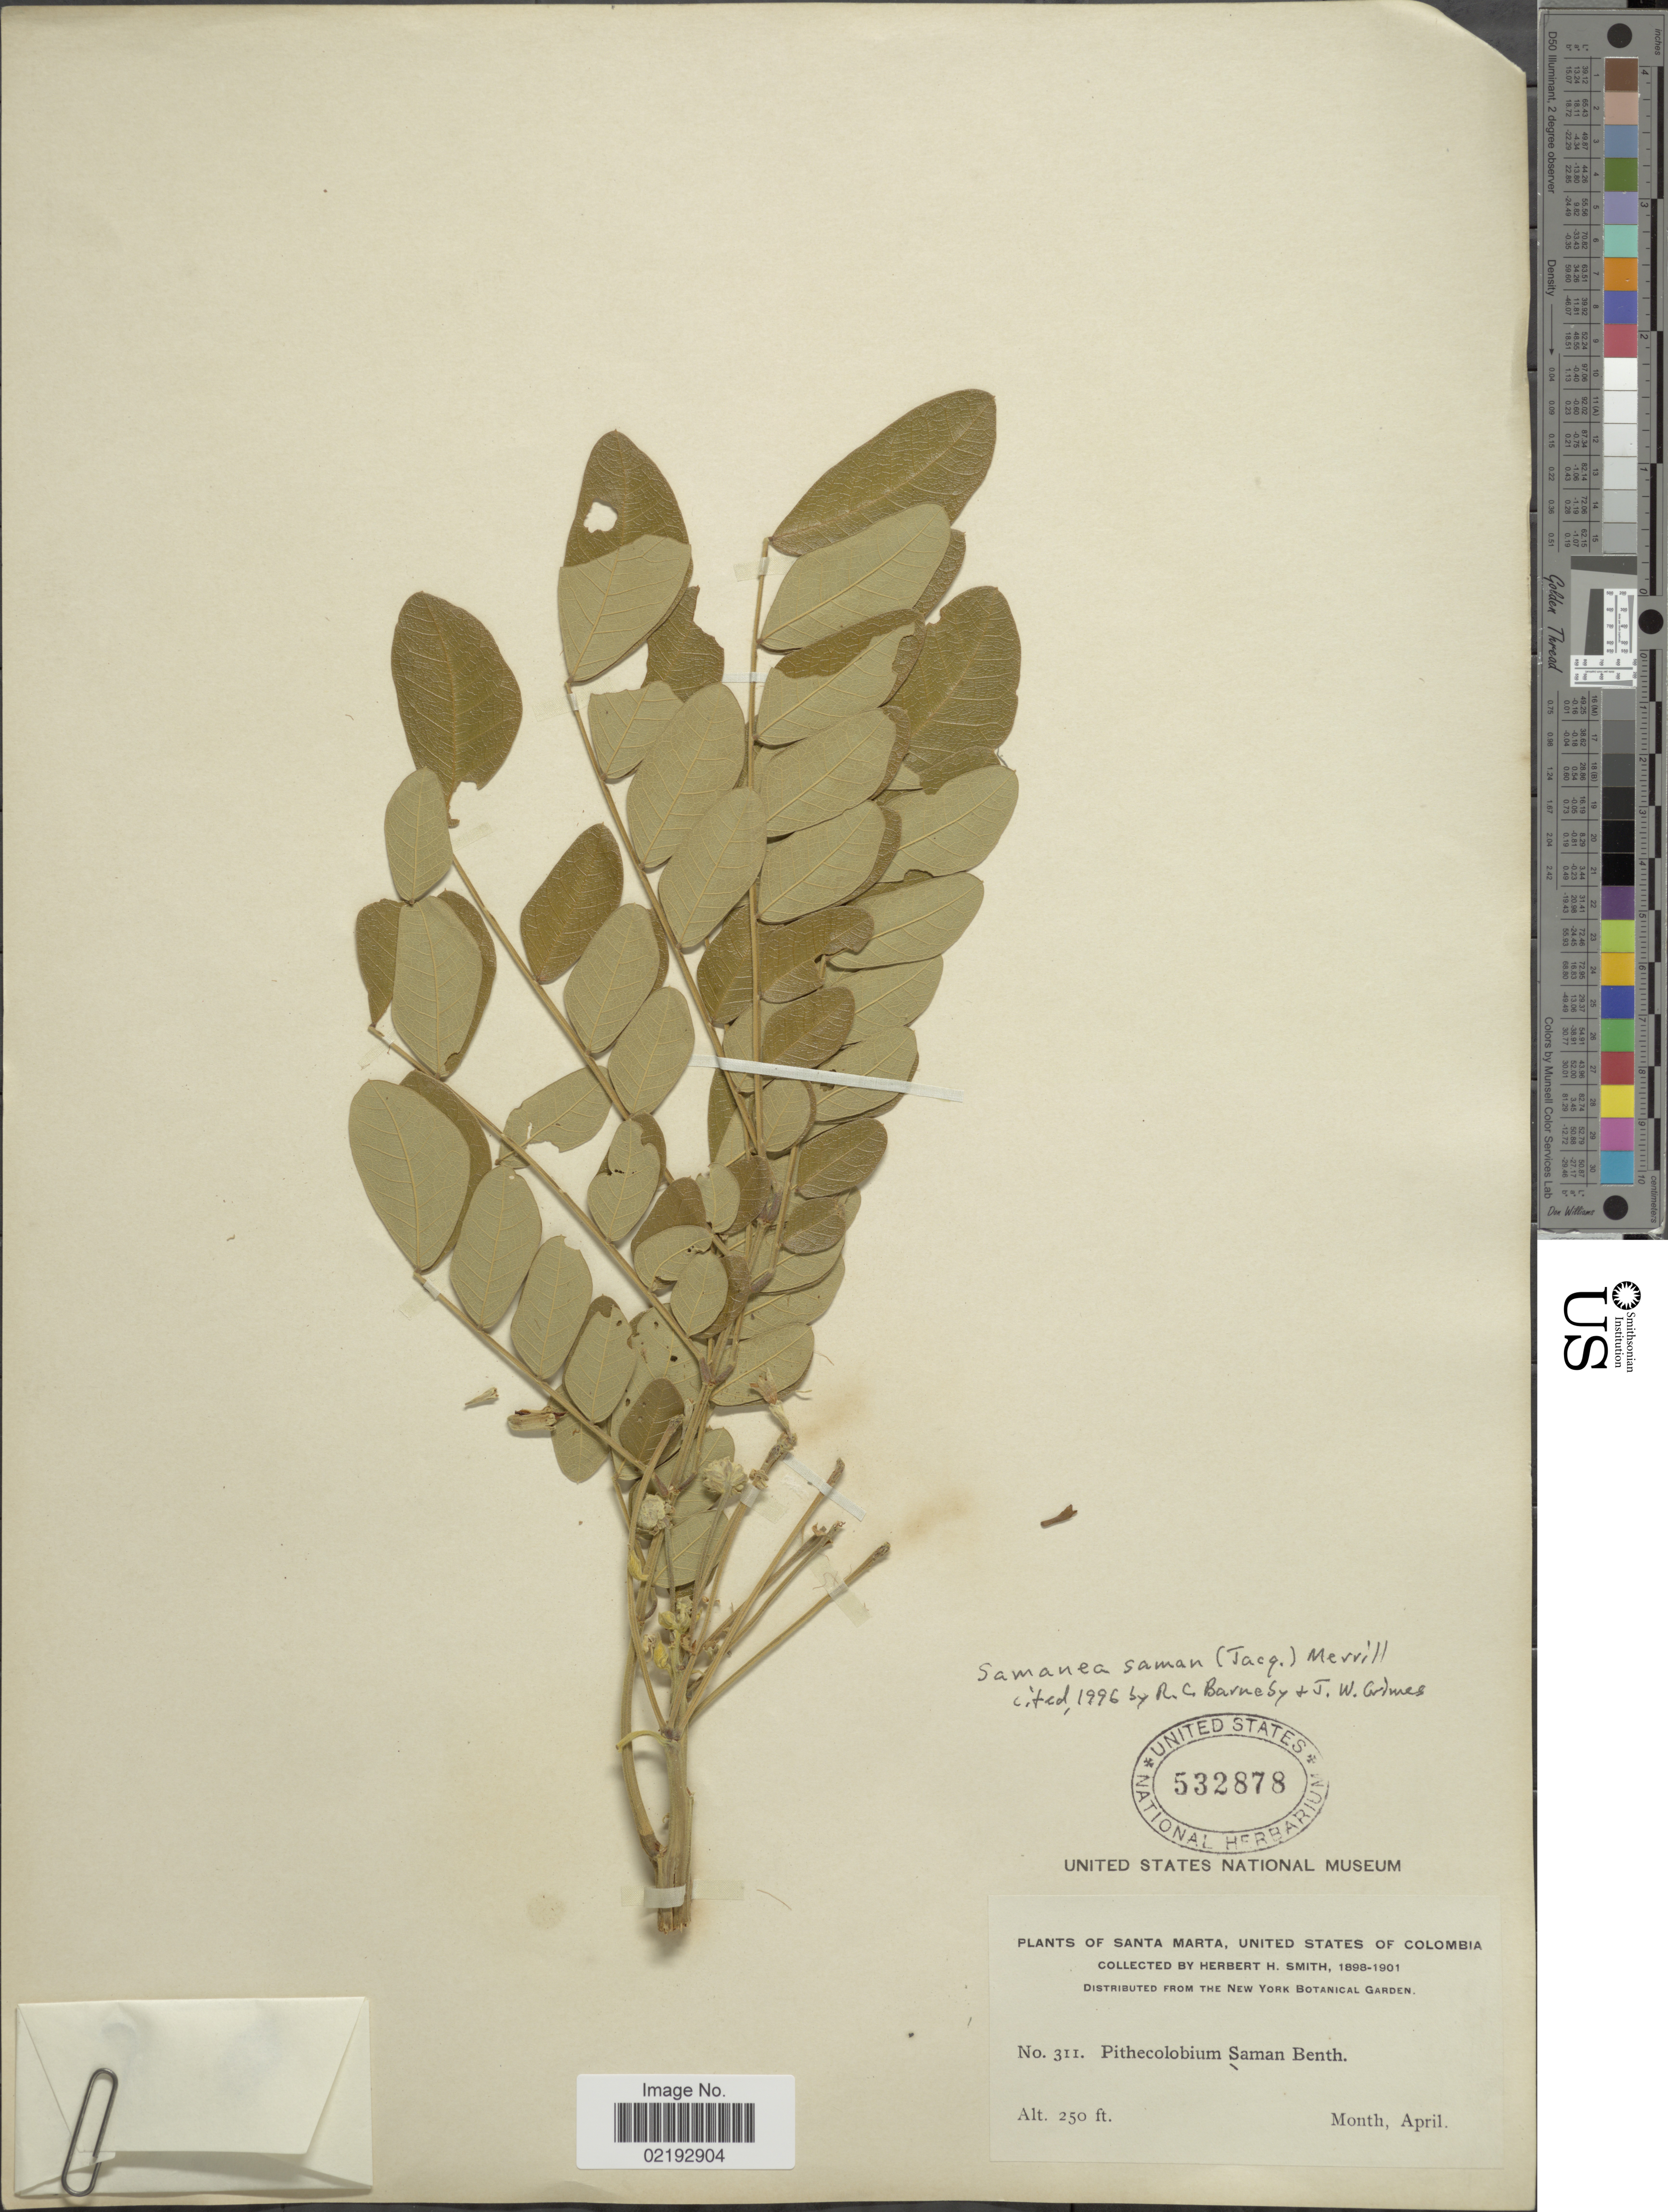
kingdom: Plantae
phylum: Tracheophyta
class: Magnoliopsida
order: Fabales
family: Fabaceae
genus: Samanea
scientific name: Samanea saman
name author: (Jacq.) Merr.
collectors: Herbert H. Smith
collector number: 311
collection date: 1898-04/1901-04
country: Colombia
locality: Santa Marta, United States of Columbia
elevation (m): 76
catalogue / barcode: US 532878